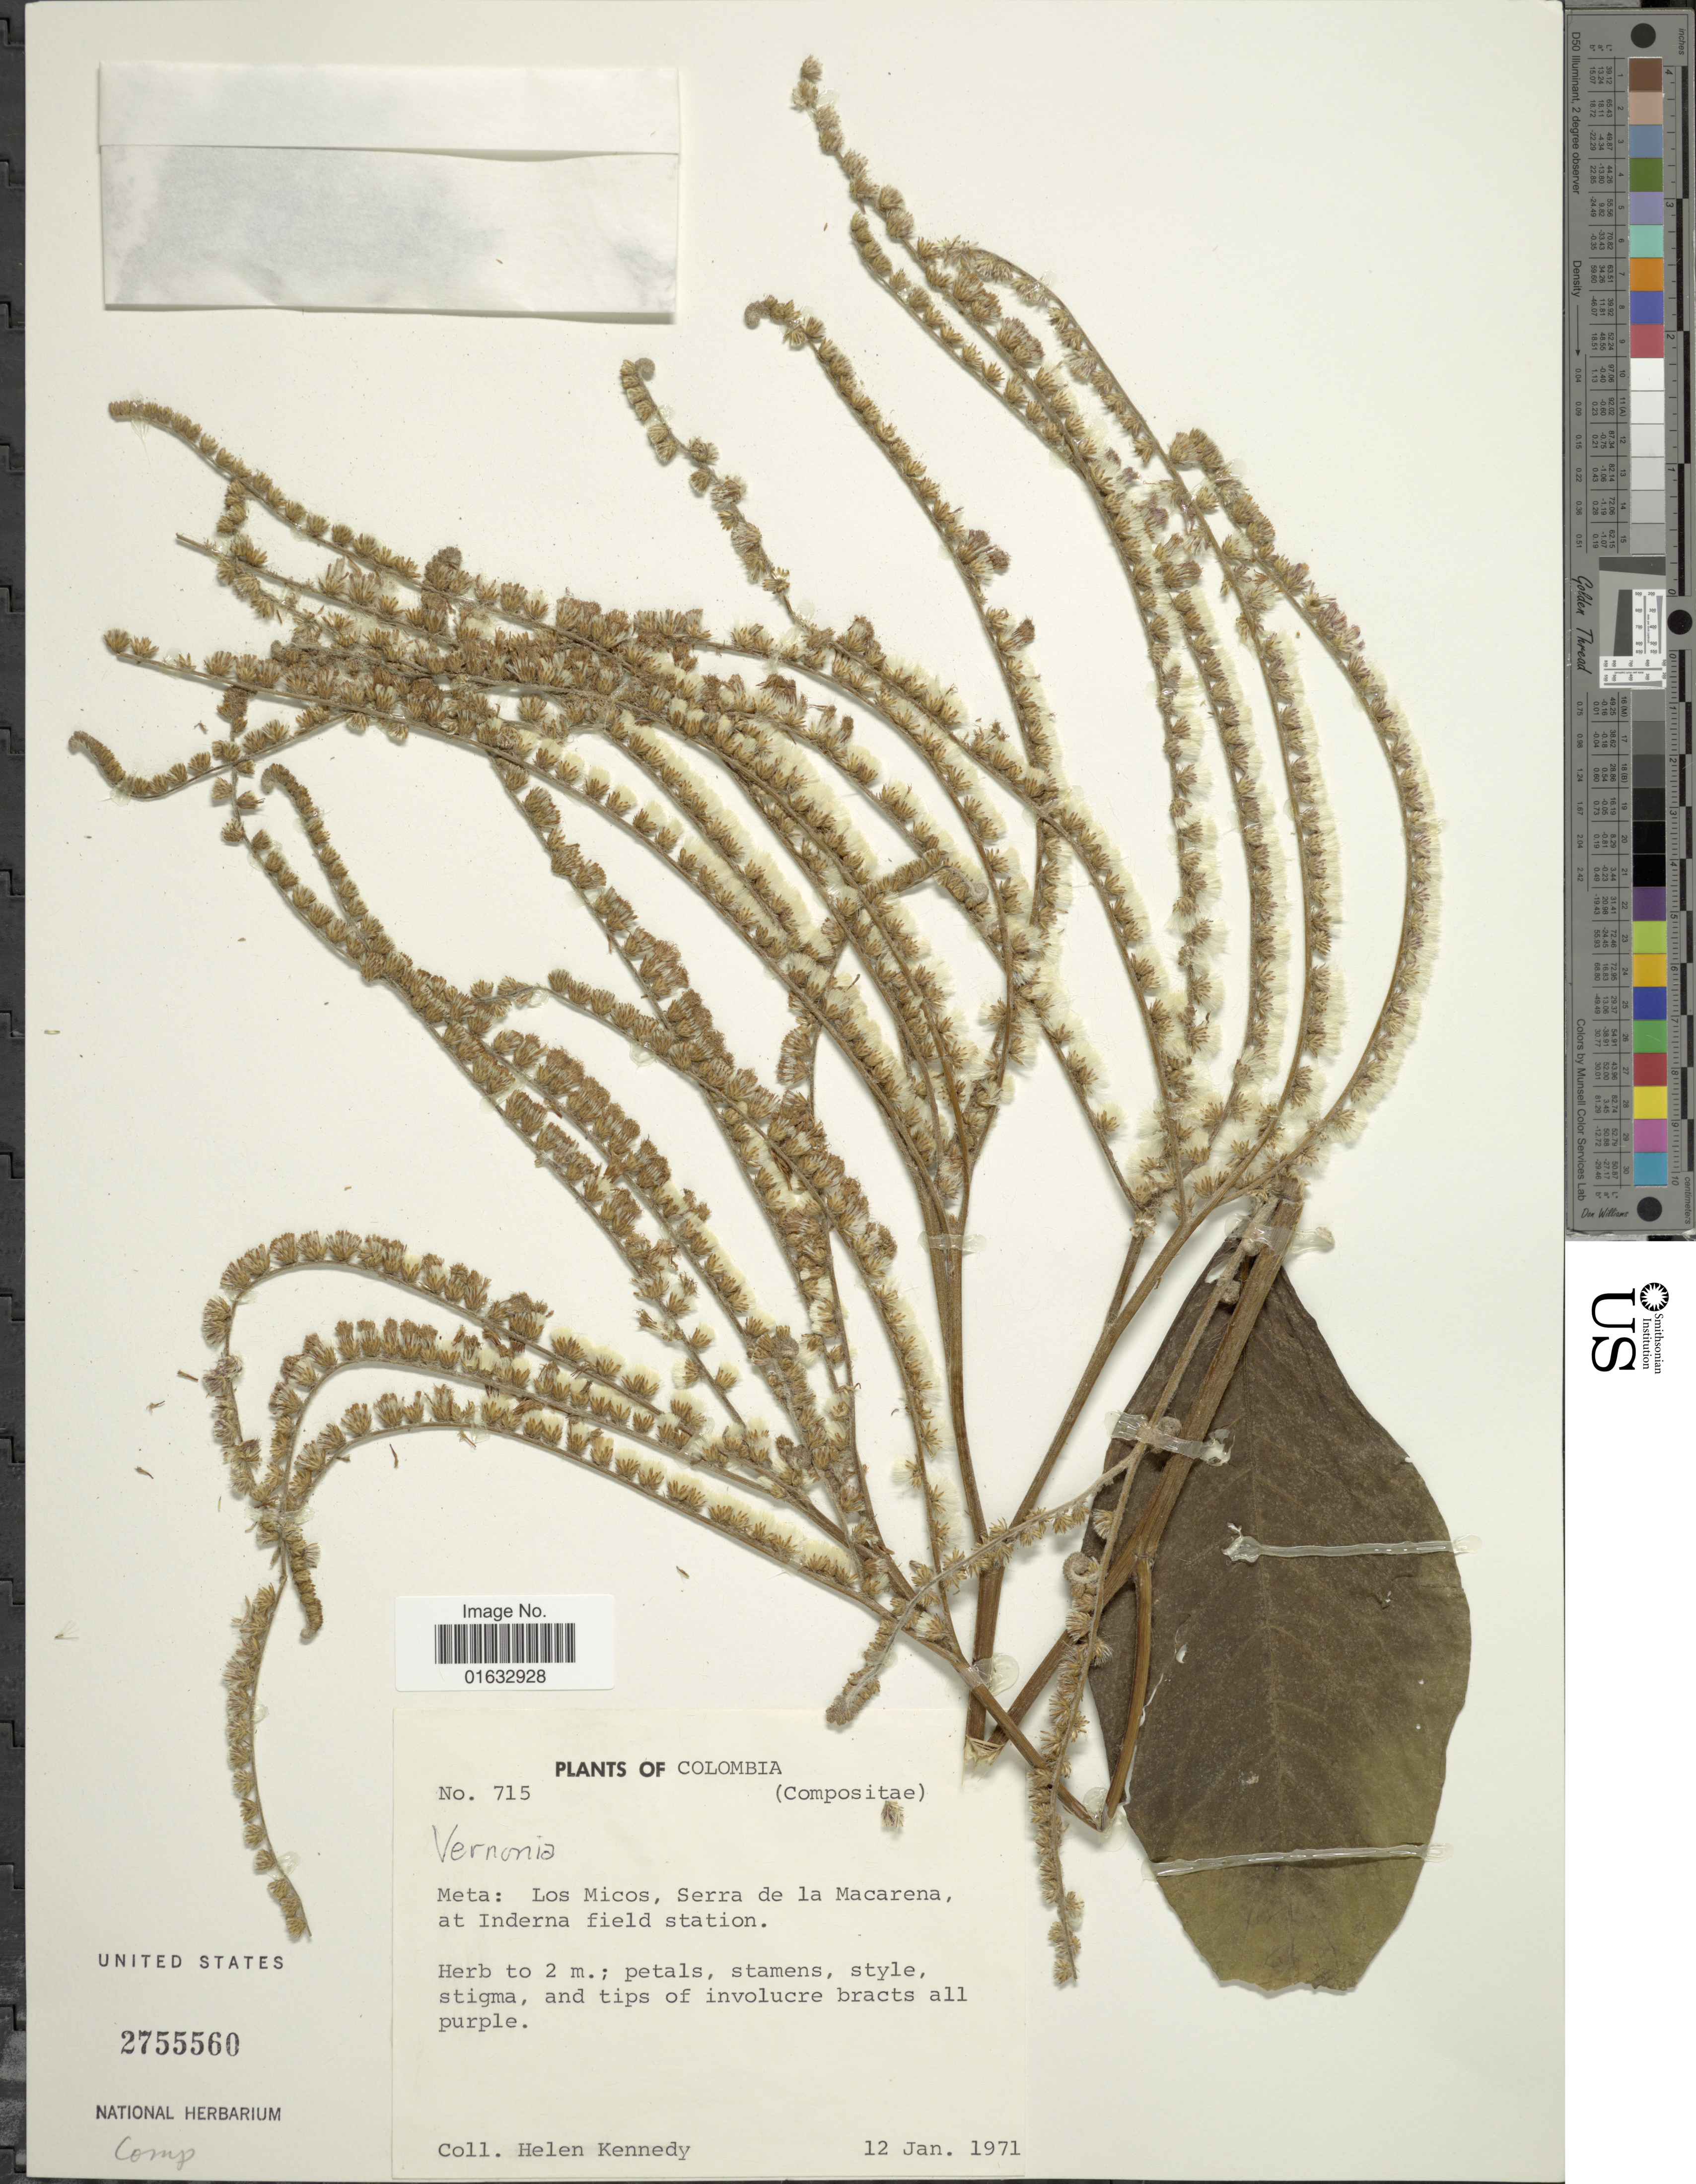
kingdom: Plantae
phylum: Tracheophyta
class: Magnoliopsida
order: Asterales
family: Asteraceae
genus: Eirmocephala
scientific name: Eirmocephala brachiata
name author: (Benth.) H. Rob.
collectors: H. Kennedy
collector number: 715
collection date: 1971-01-12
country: Colombia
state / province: Meta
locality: Los Micos, Serra de la Macarena, at Inderna field Station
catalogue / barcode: US 2755560